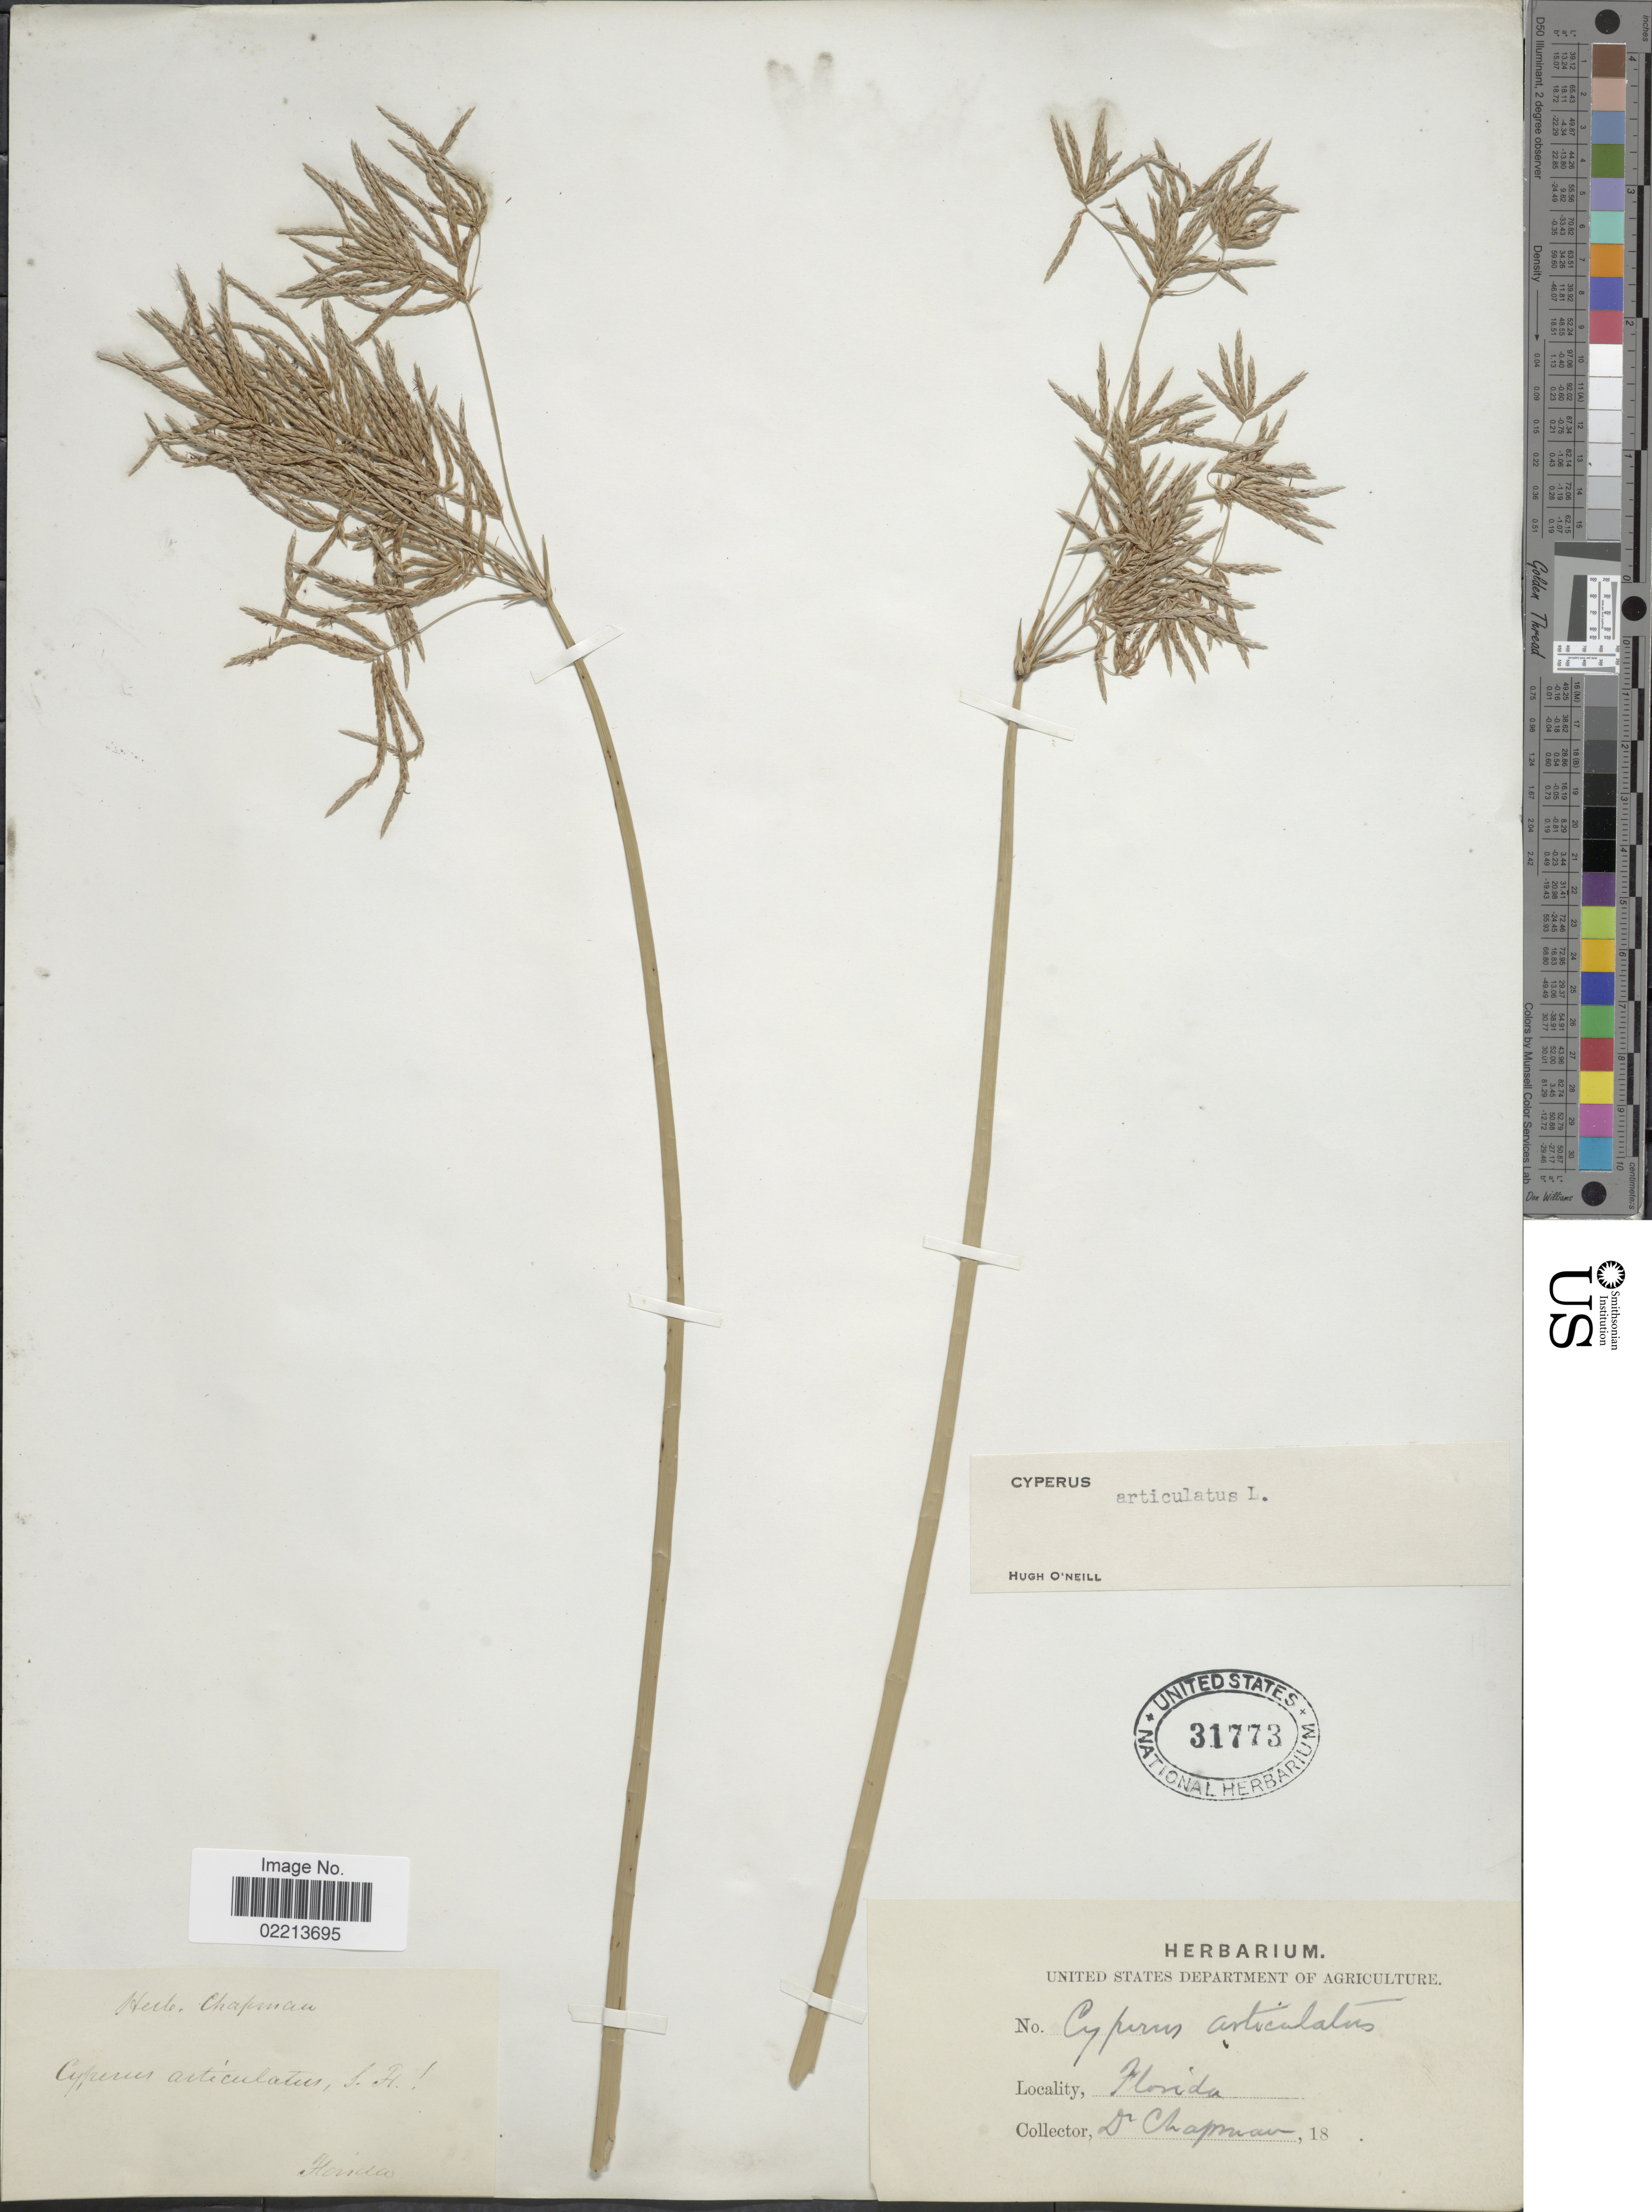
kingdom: Plantae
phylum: Tracheophyta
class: Liliopsida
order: Poales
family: Cyperaceae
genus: Cyperus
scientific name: Cyperus articulatus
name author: L.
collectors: A. Chapman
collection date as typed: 18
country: United States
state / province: Florida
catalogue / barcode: US 31773